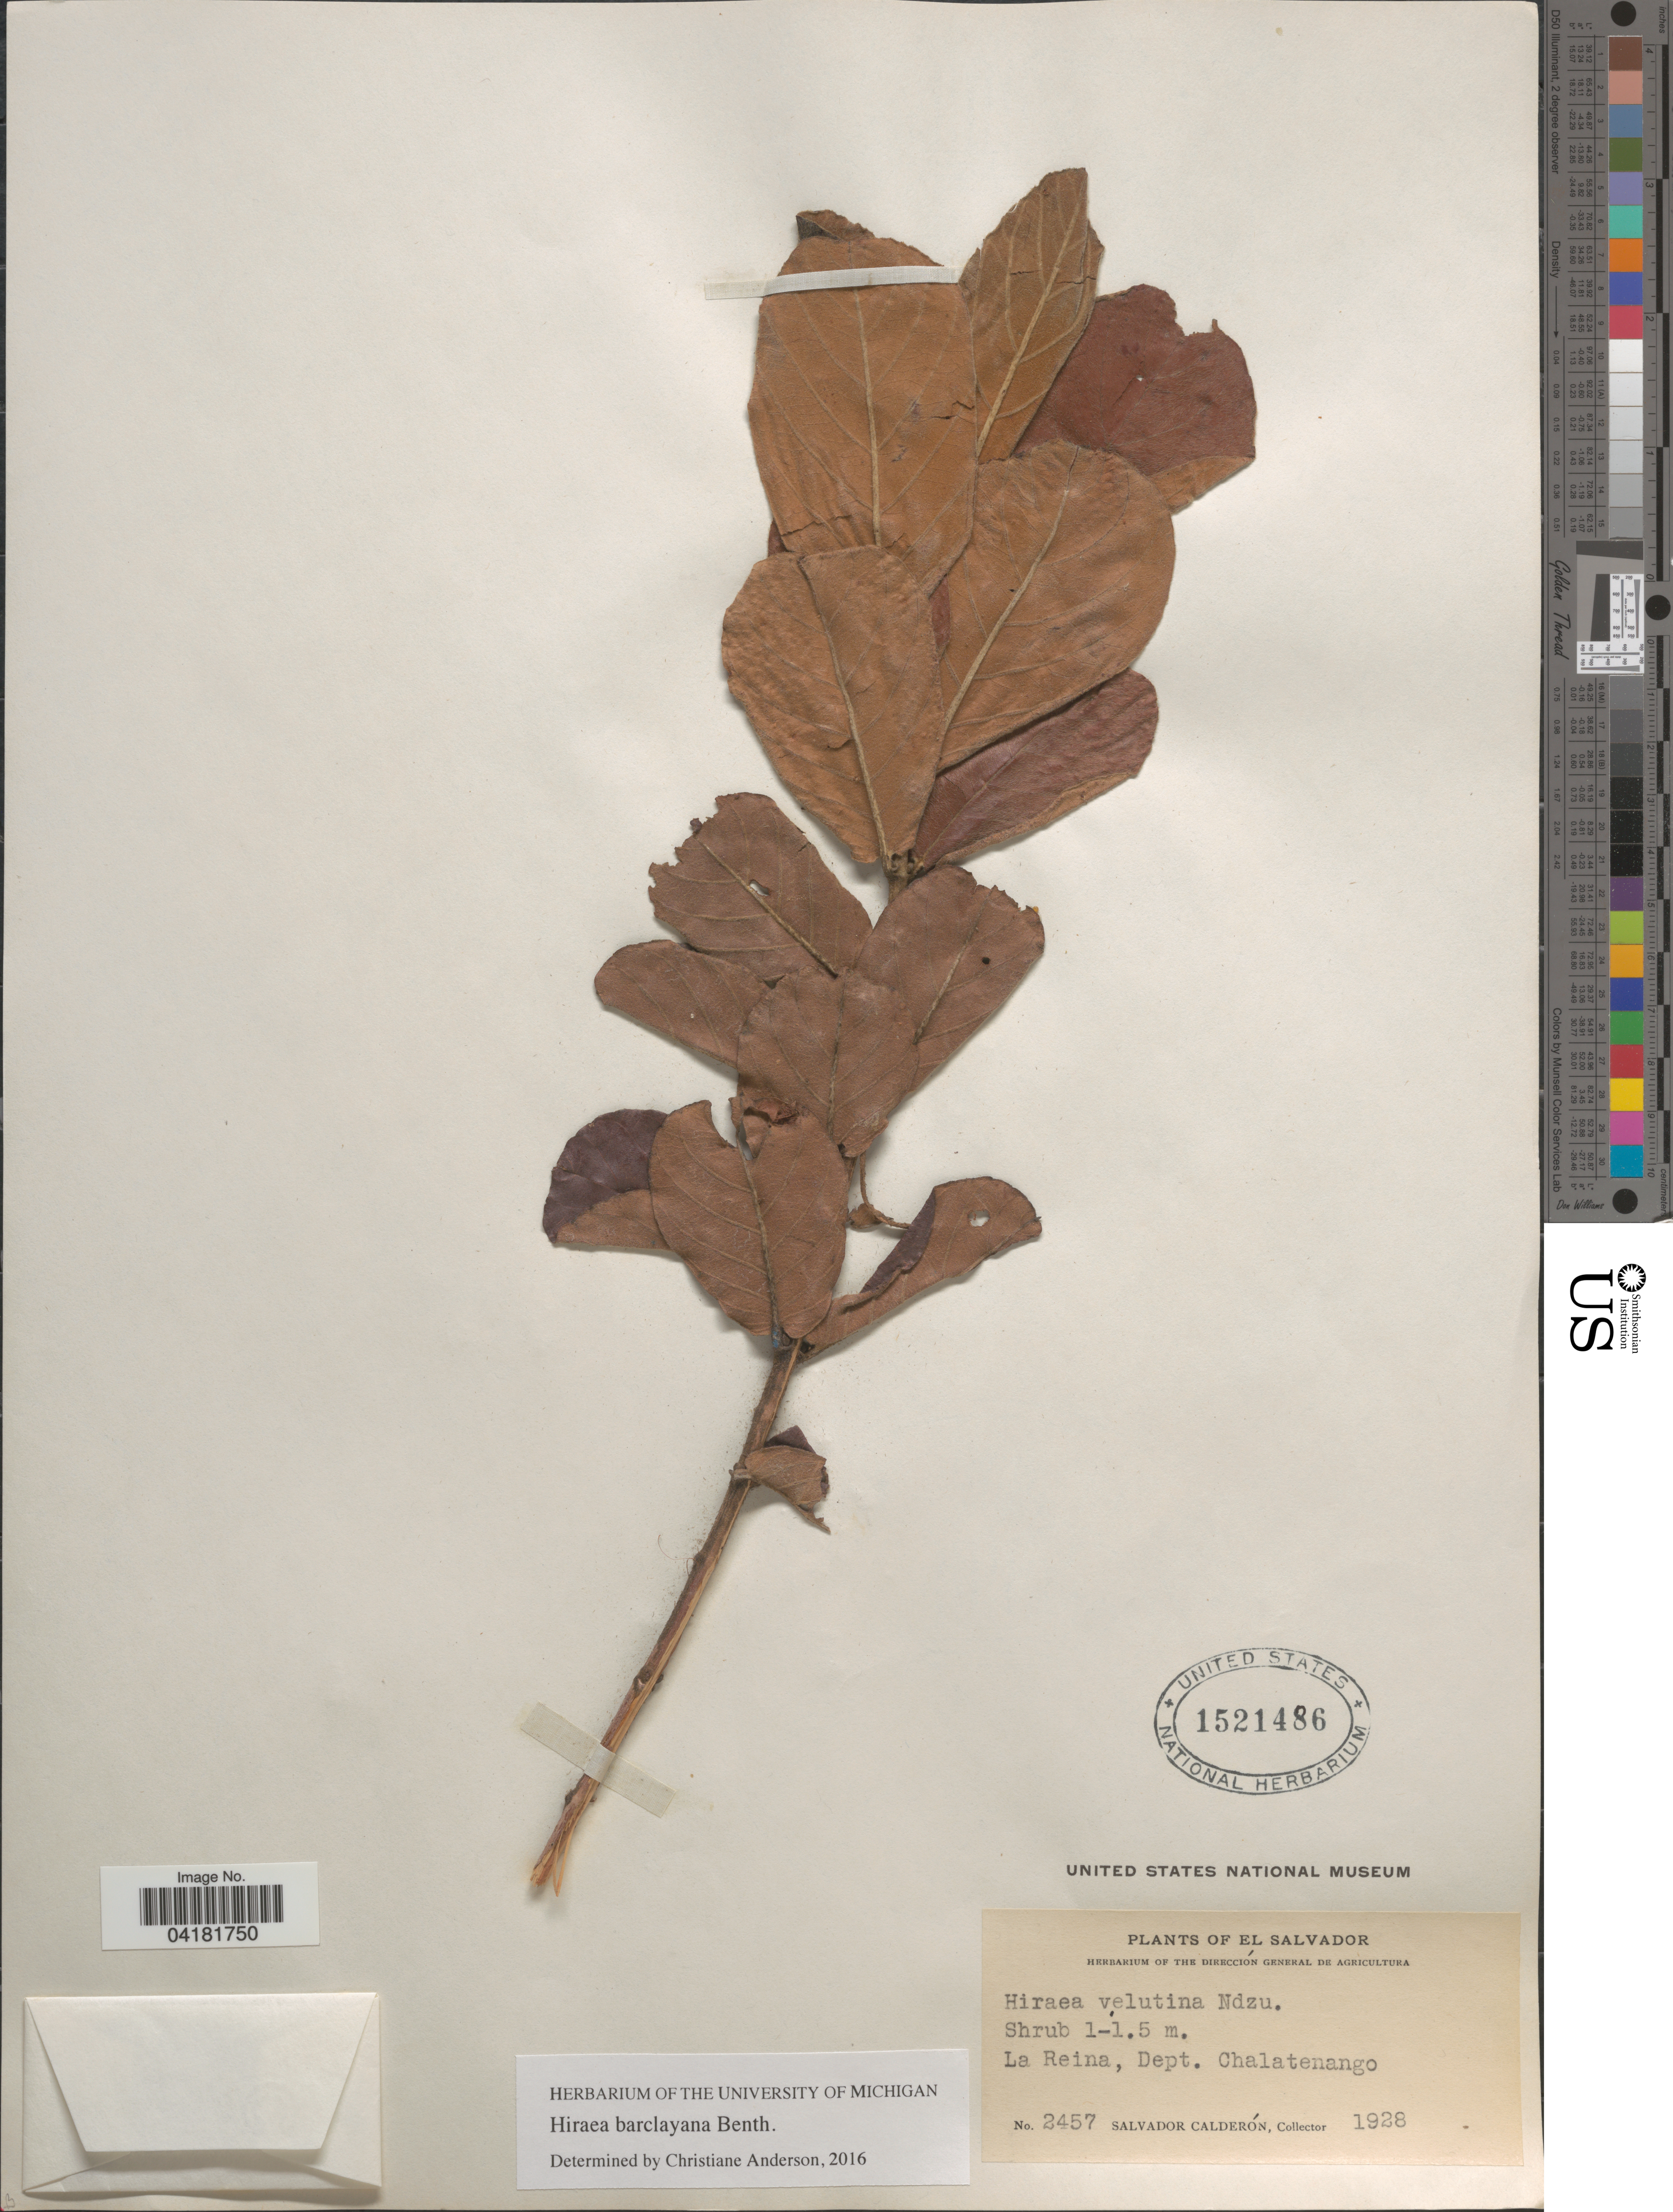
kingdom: Plantae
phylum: Tracheophyta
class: Magnoliopsida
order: Malpighiales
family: Malpighiaceae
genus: Hiraea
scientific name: Hiraea barclayana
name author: Benth.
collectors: S. Calderón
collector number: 2457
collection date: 1928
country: El Salvador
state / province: Chalatenango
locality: La Reina, Dept. Chalatenango.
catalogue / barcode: US 1521486